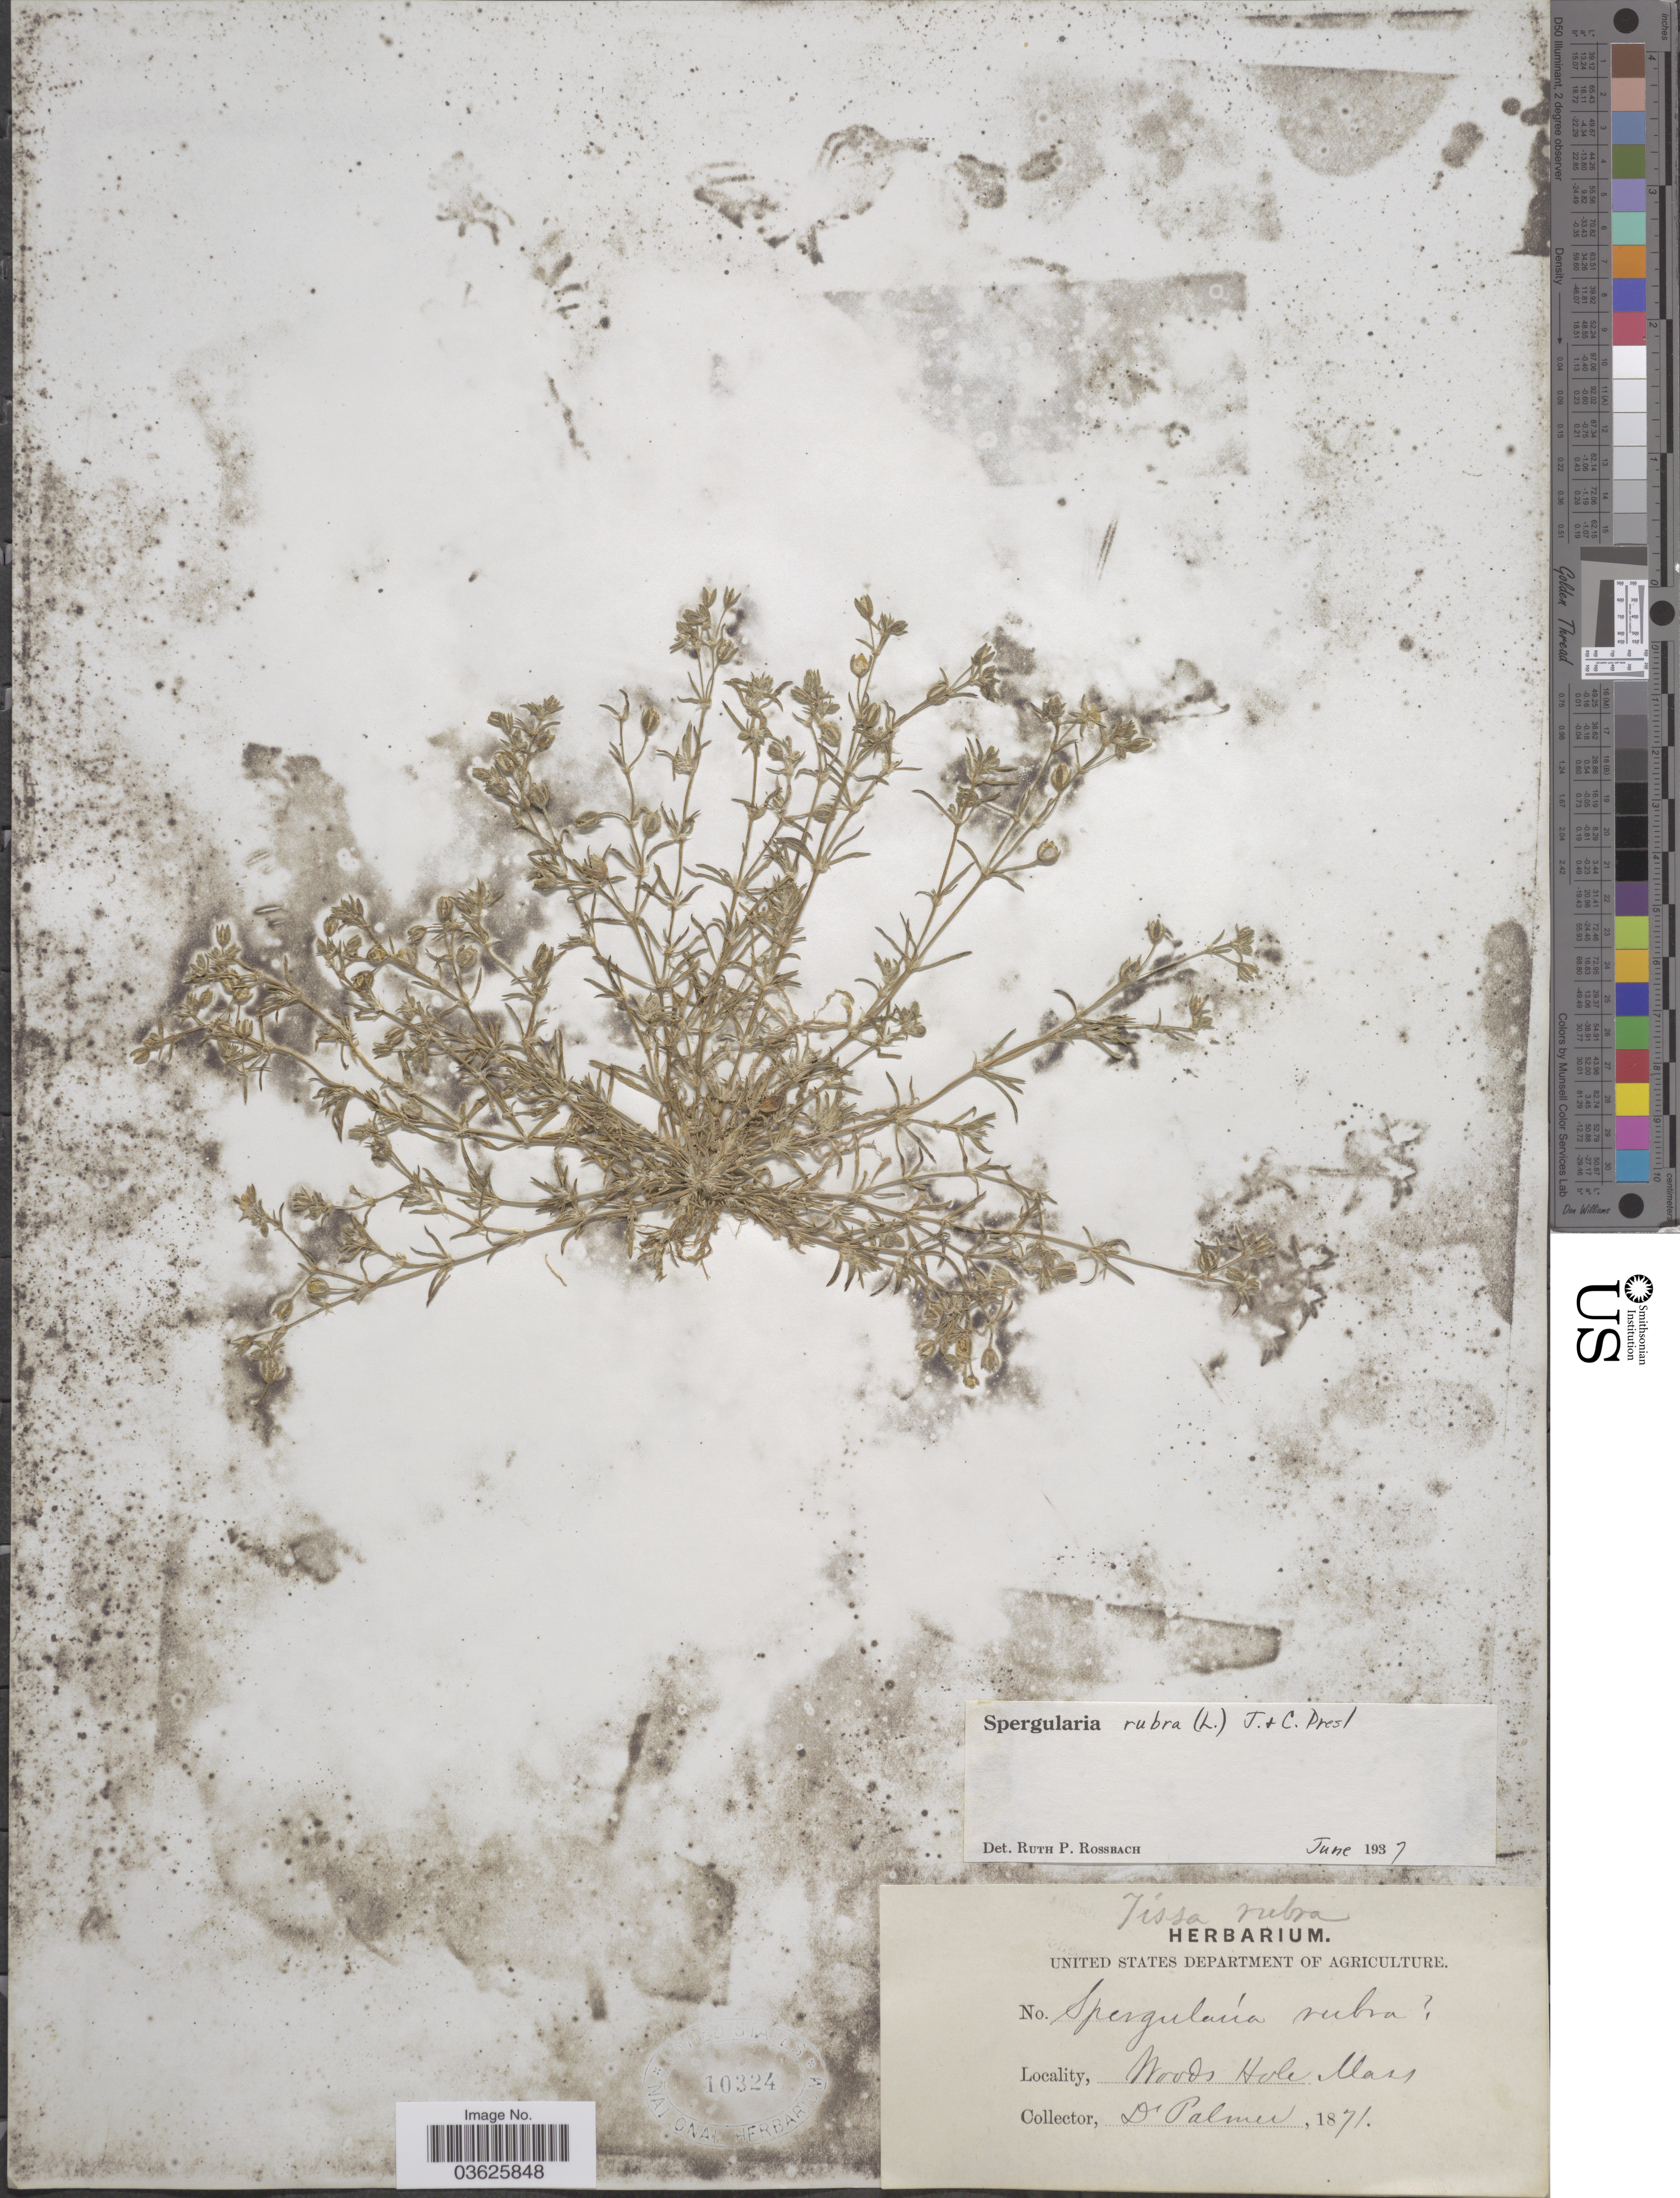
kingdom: Plantae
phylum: Tracheophyta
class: Magnoliopsida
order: Caryophyllales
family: Caryophyllaceae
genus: Spergularia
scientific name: Spergularia rubra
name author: (L.) J. Presl & C. Presl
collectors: Palmer, --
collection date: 1871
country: United States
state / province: Massachusetts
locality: Woods Hole.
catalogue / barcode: US 10324